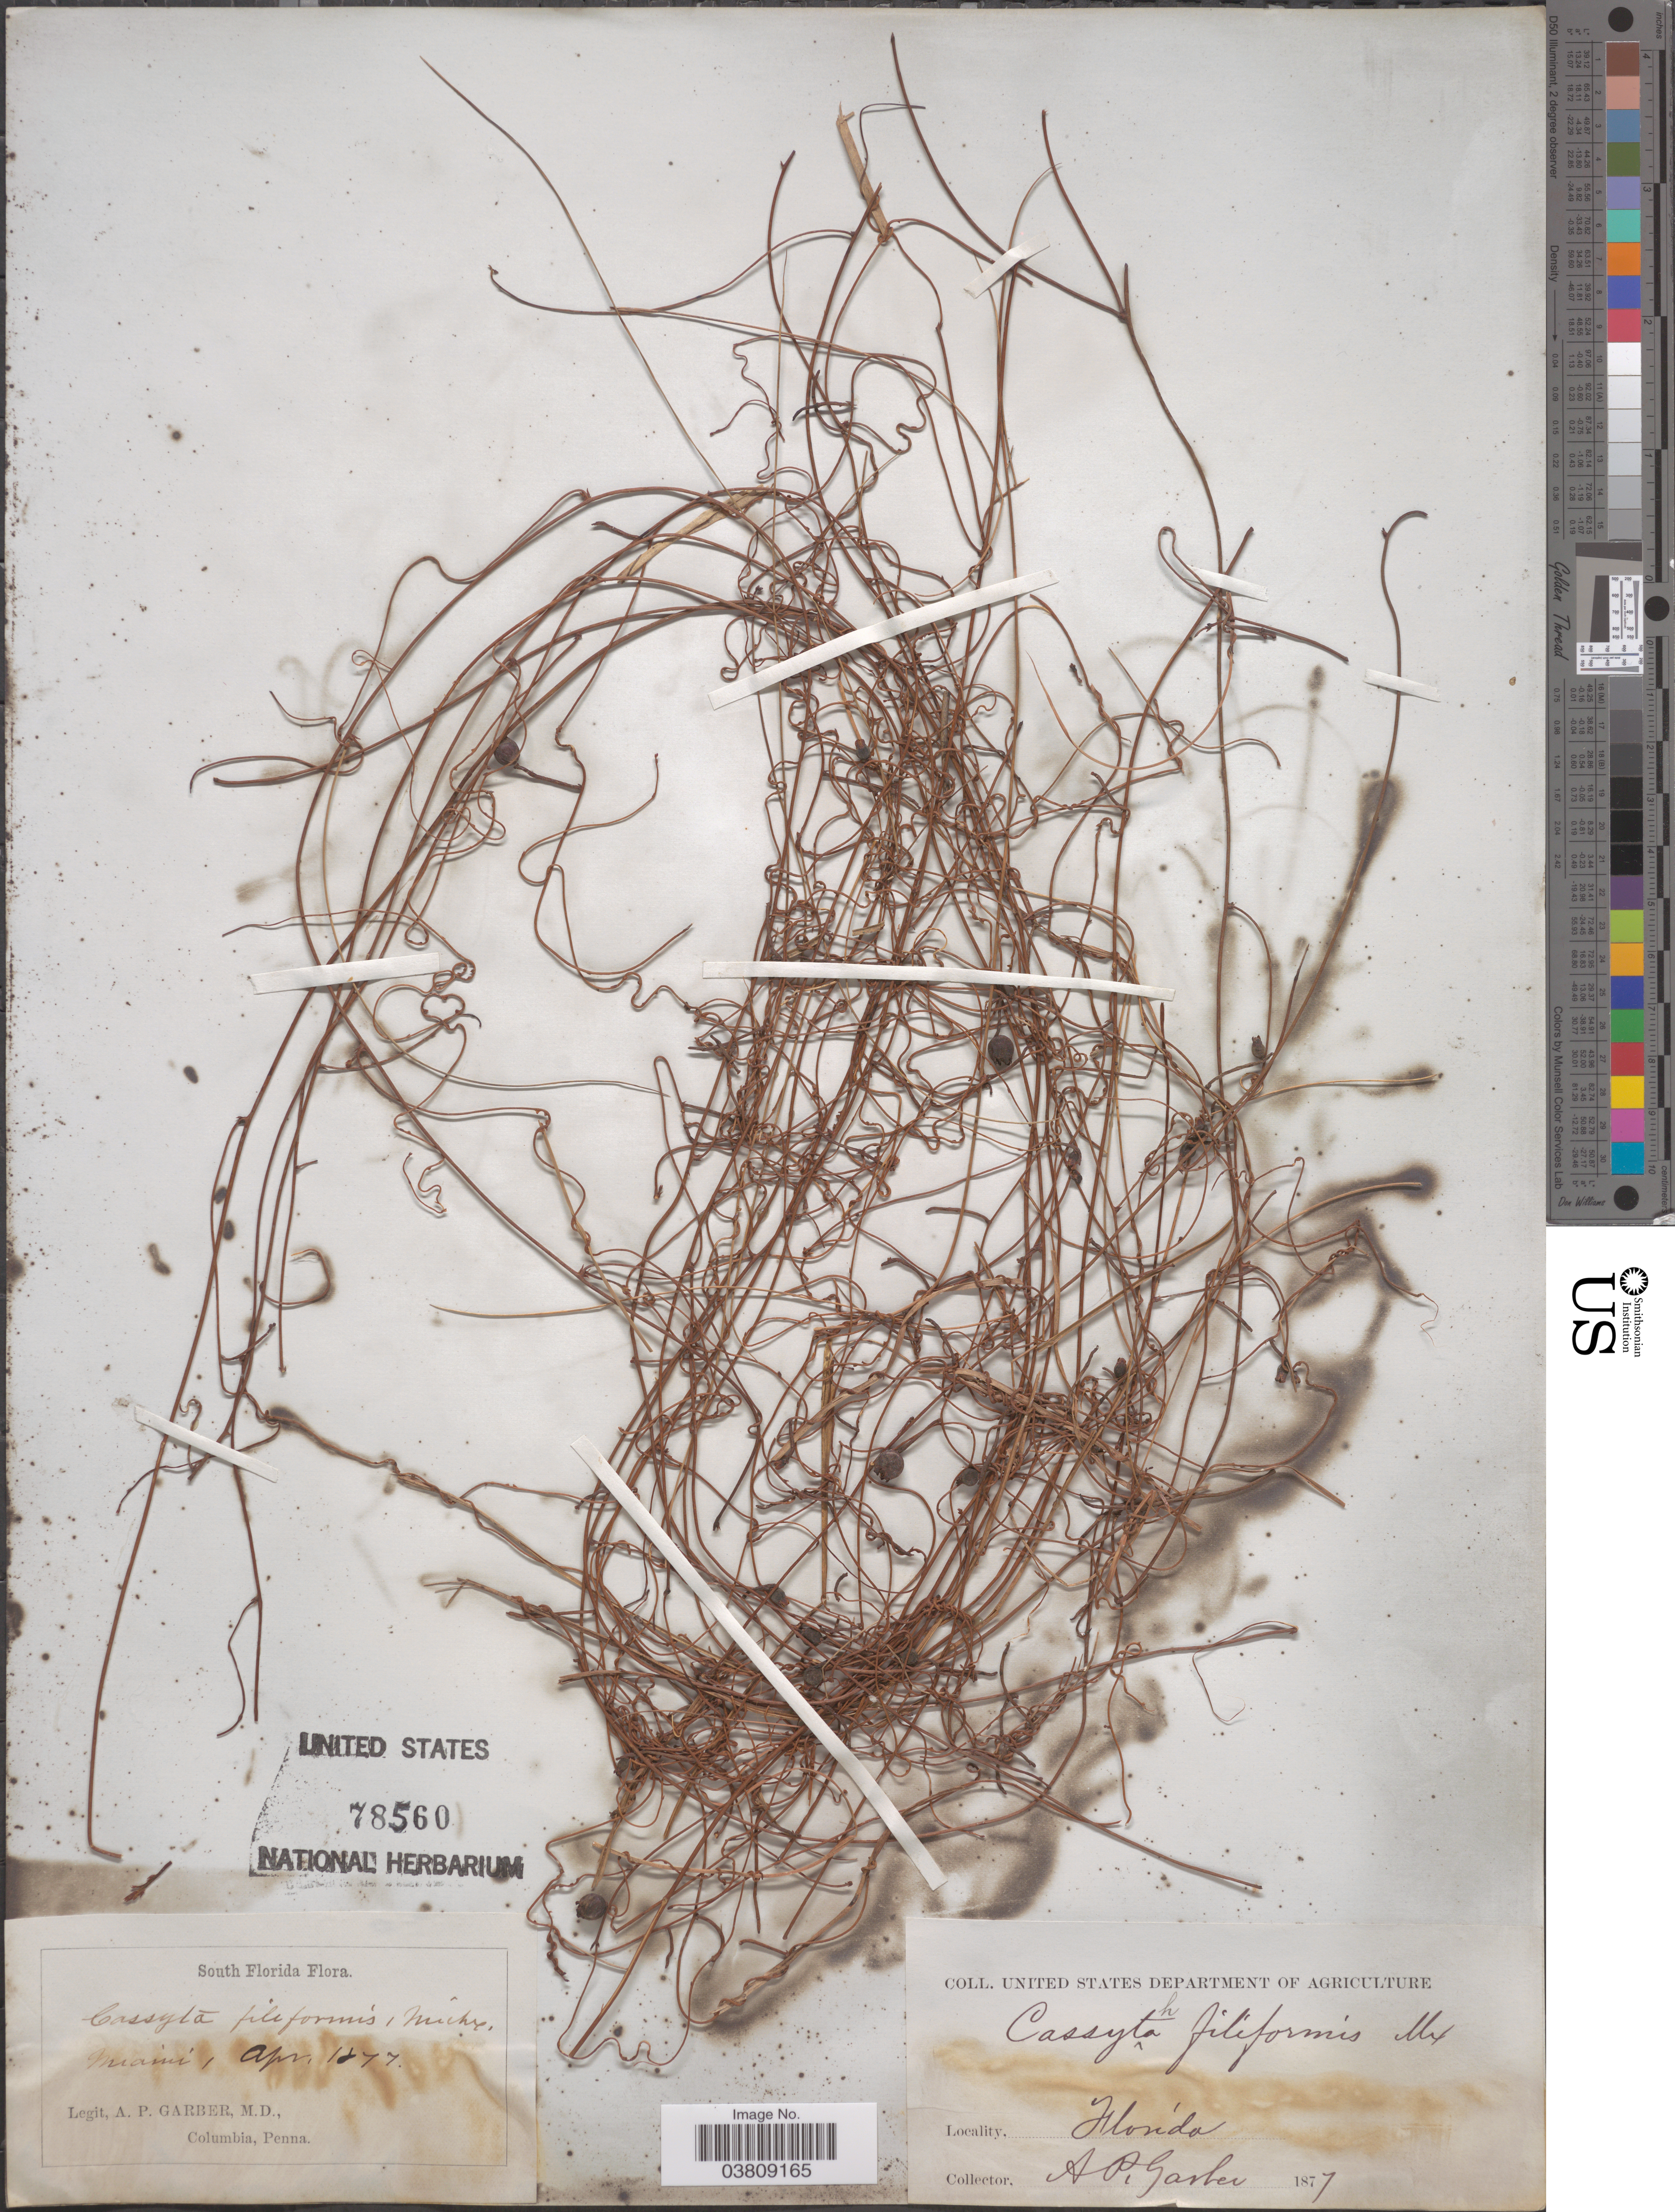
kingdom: Plantae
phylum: Tracheophyta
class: Magnoliopsida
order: Laurales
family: Lauraceae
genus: Cassytha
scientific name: Cassytha filiformis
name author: L.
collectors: A. P. Garber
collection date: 1877-04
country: United States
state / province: Florida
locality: South Florida. Miami.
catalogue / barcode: US 78560